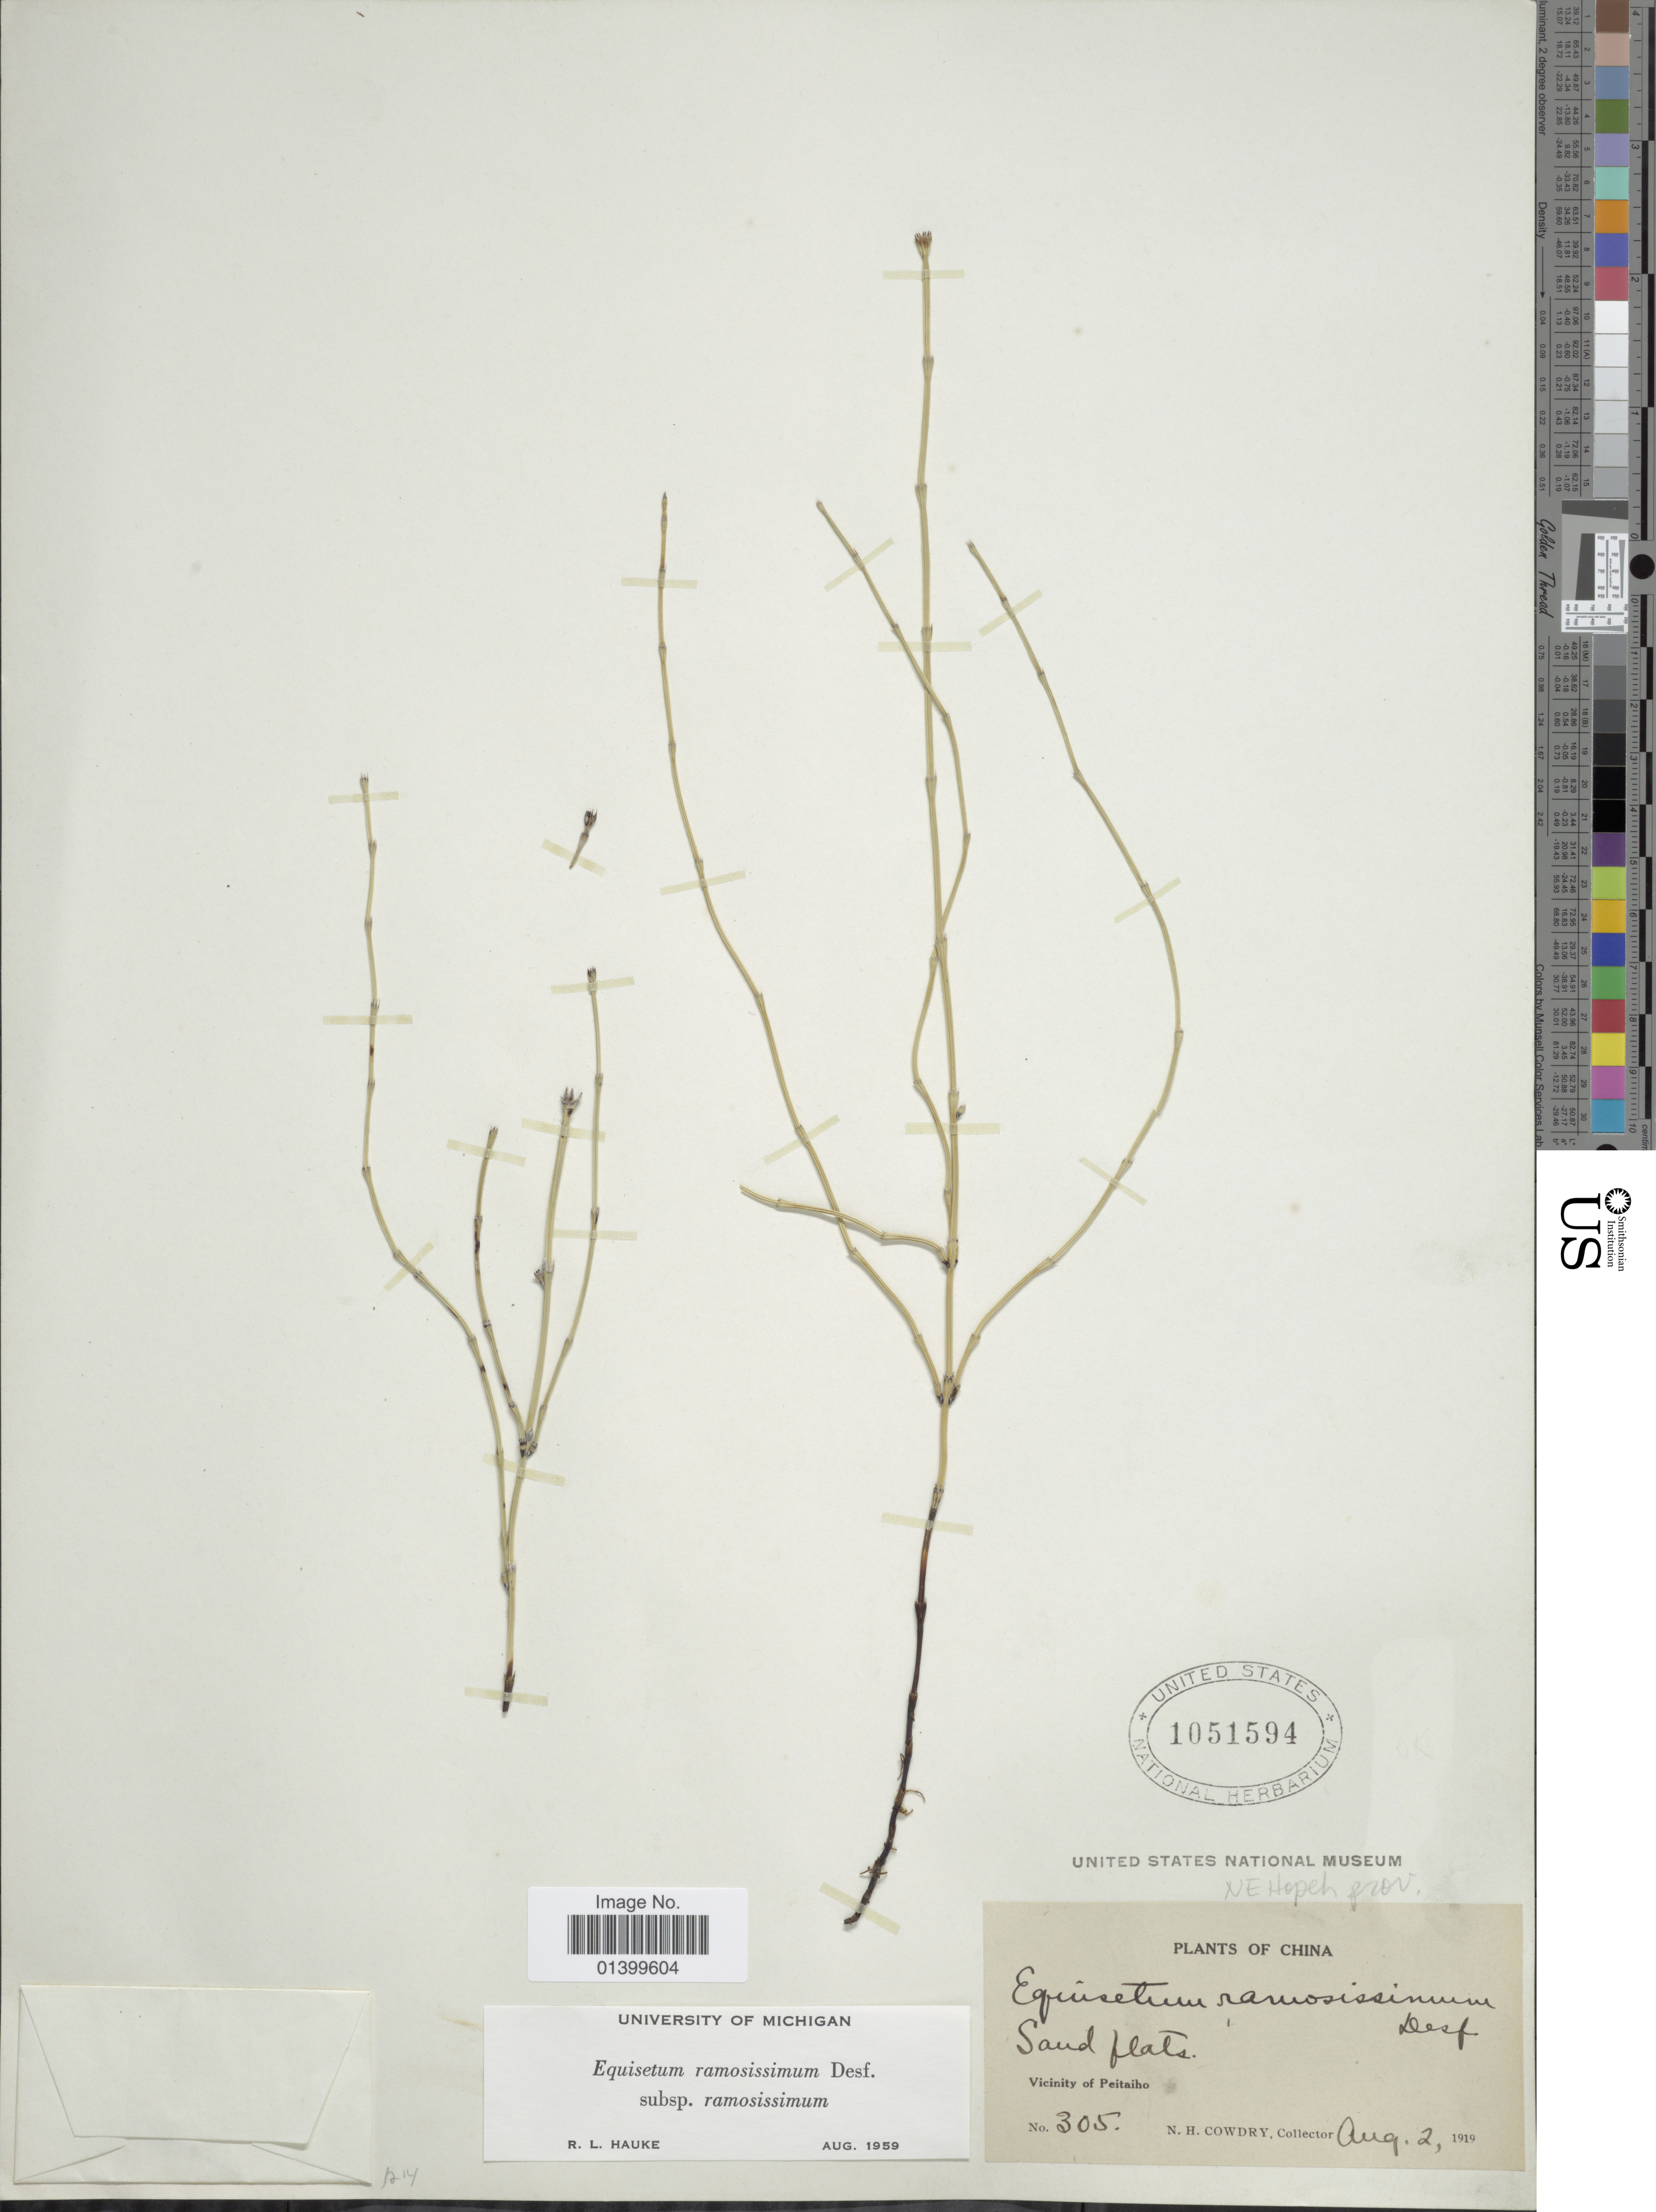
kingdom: Plantae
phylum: Tracheophyta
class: Polypodiopsida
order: Equisetales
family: Equisetaceae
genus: Equisetum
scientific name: Equisetum ramosissimum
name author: Desf.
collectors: N. H. Cowdry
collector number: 305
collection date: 1919-08-02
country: China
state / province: Hebei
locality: NE Hopeh prov. Plants of China. Vicinity of Peitaiho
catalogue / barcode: US 1051594